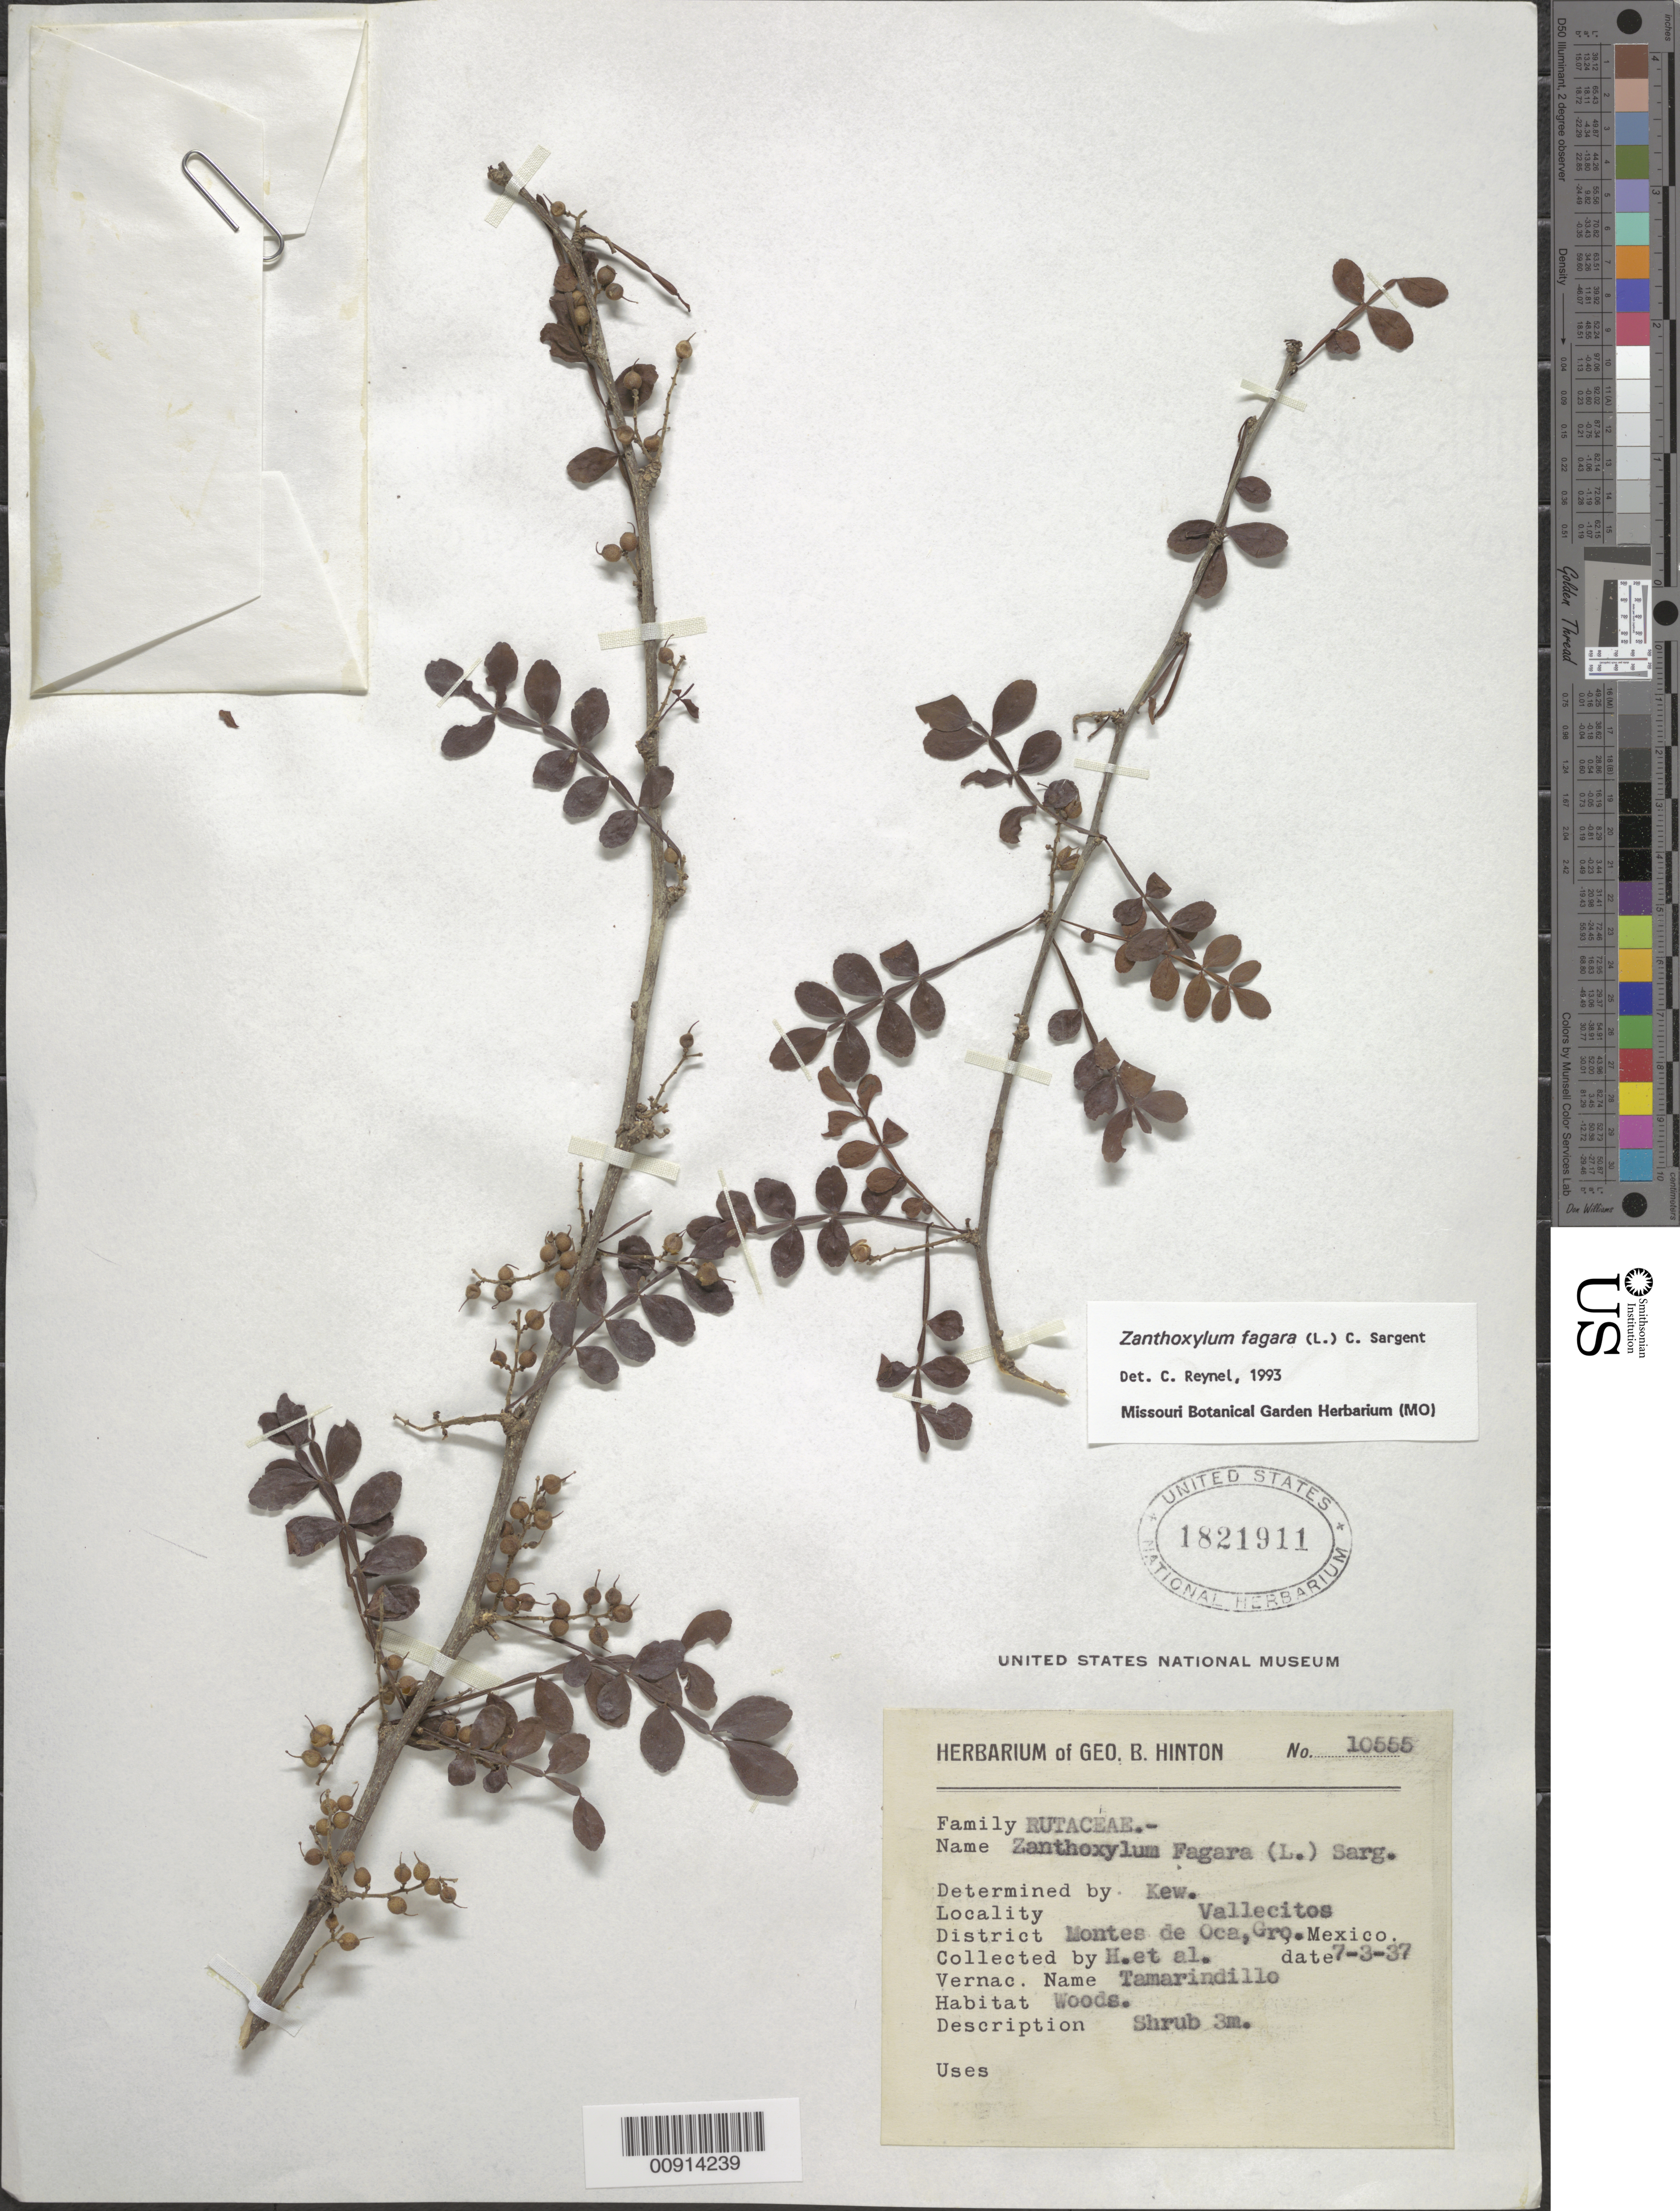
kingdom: Plantae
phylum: Tracheophyta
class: Magnoliopsida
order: Sapindales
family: Rutaceae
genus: Zanthoxylum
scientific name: Zanthoxylum fagara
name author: (L.) Sarg.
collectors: G. B. Hinton & et al.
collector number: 10555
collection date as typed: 03 Jul 1937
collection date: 1937-07-03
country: Mexico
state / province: Guerrero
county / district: Montes de Oca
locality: Vallecitos, District Montes de Oca, Guerrero.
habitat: Woods.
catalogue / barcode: US 1821911